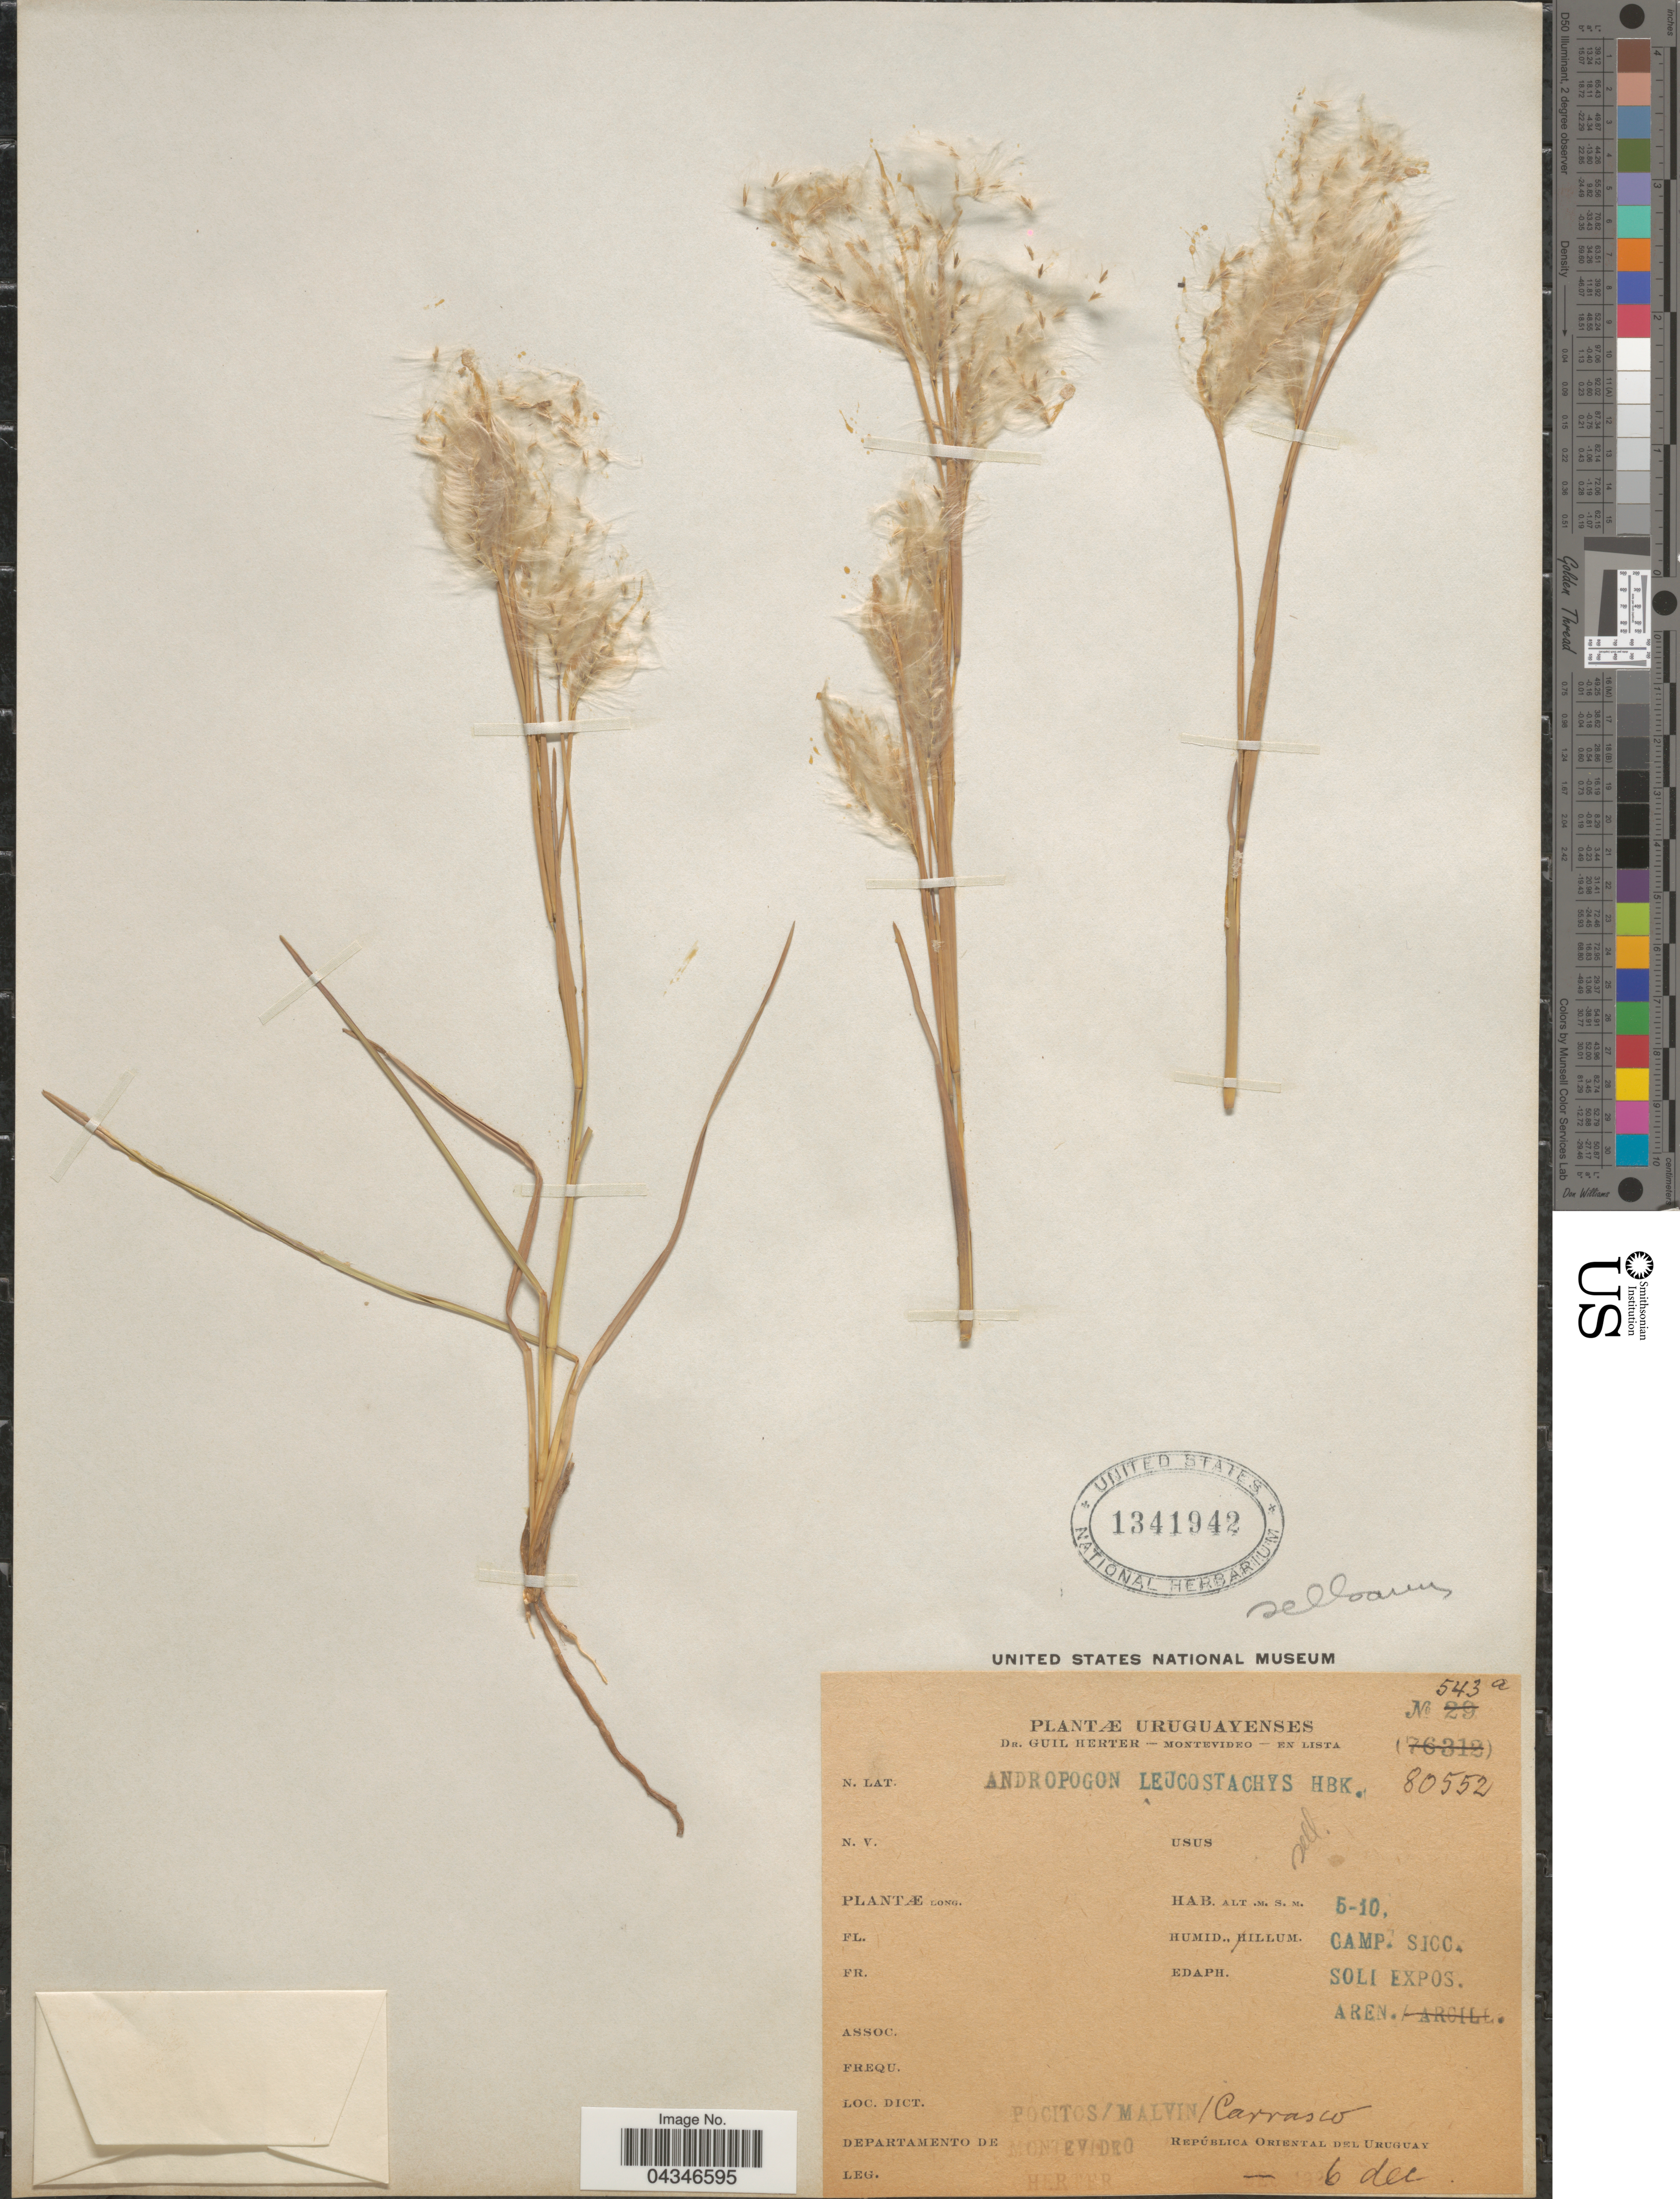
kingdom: Plantae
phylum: Tracheophyta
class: Liliopsida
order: Poales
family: Poaceae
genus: Andropogon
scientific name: Andropogon selloanus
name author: (Hack.) Hack.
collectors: G. Herter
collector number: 543a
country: Uruguay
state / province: Montevideo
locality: Pocitos/Malvin/Carrasco. Departamento De Montevideo. Repubública Oriental Del Uruguay.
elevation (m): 5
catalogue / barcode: US 1341942